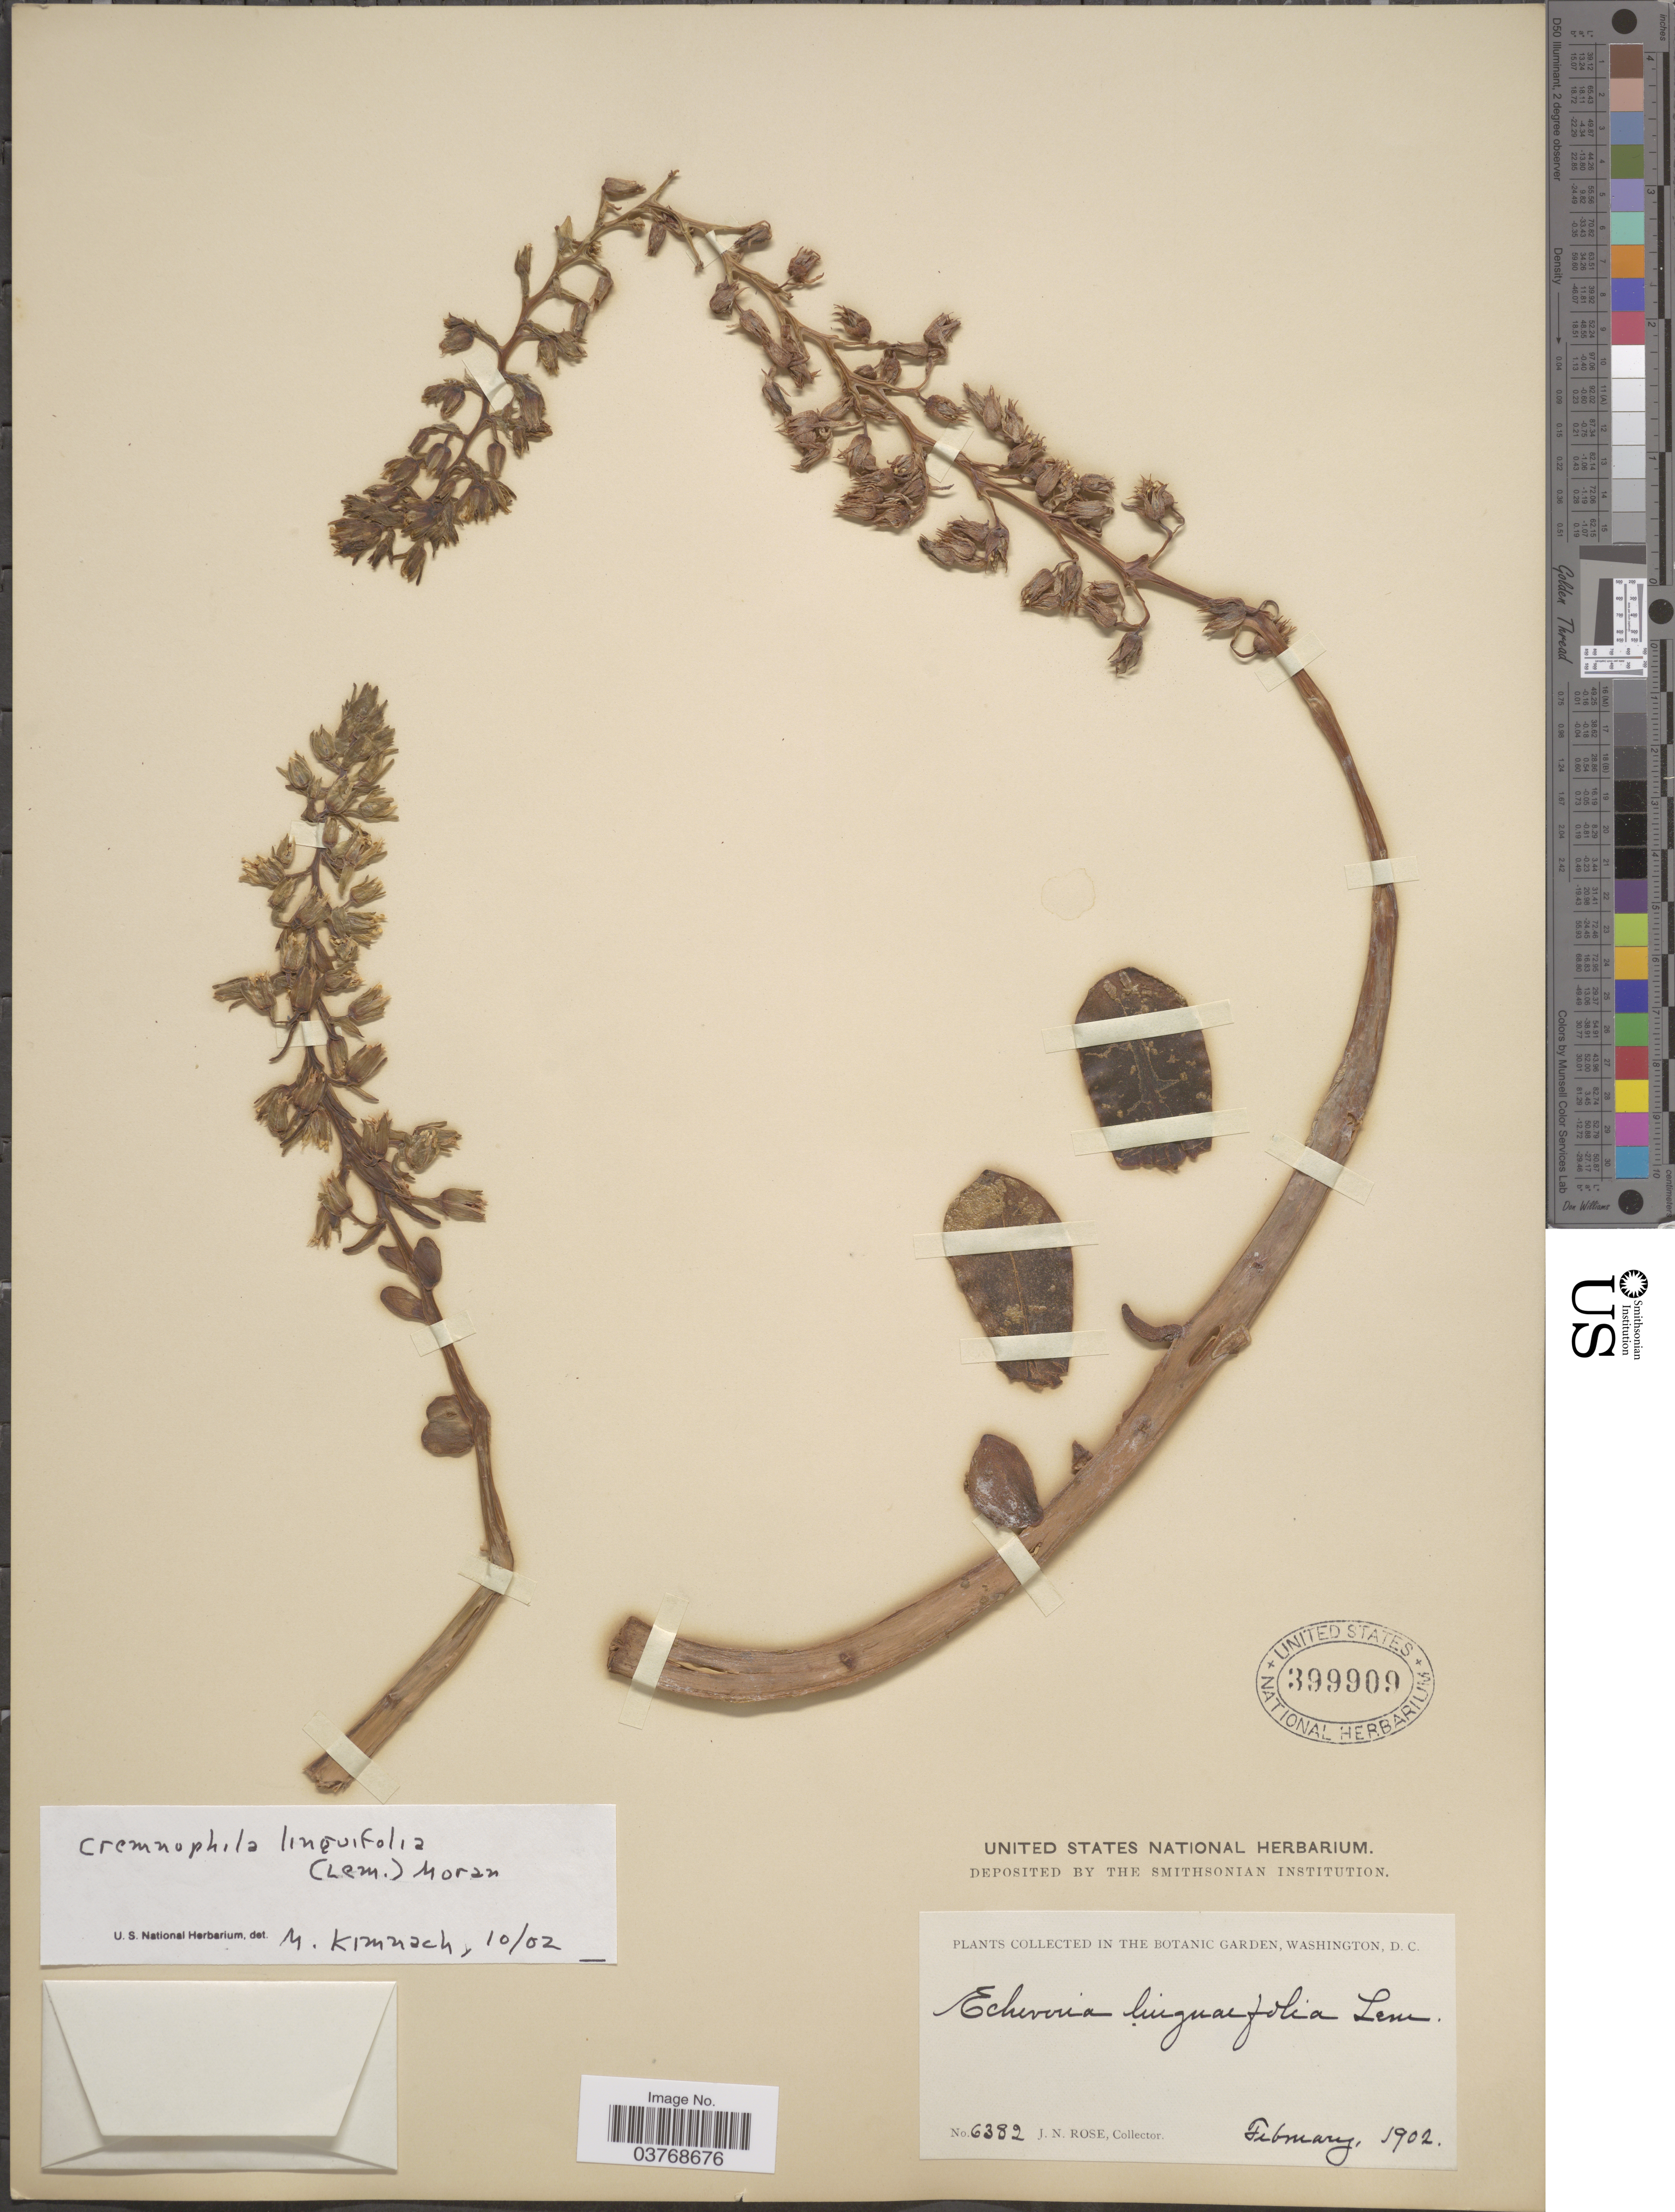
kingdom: Plantae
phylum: Tracheophyta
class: Magnoliopsida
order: Saxifragales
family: Crassulaceae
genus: Cremnophila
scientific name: Cremnophila linguifolia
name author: (Lem.) Moran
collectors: J. N. Rose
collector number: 6382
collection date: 1902-02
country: United States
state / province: District of Columbia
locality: In the Botanic Garden, Washington, D.C.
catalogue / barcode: US 399909